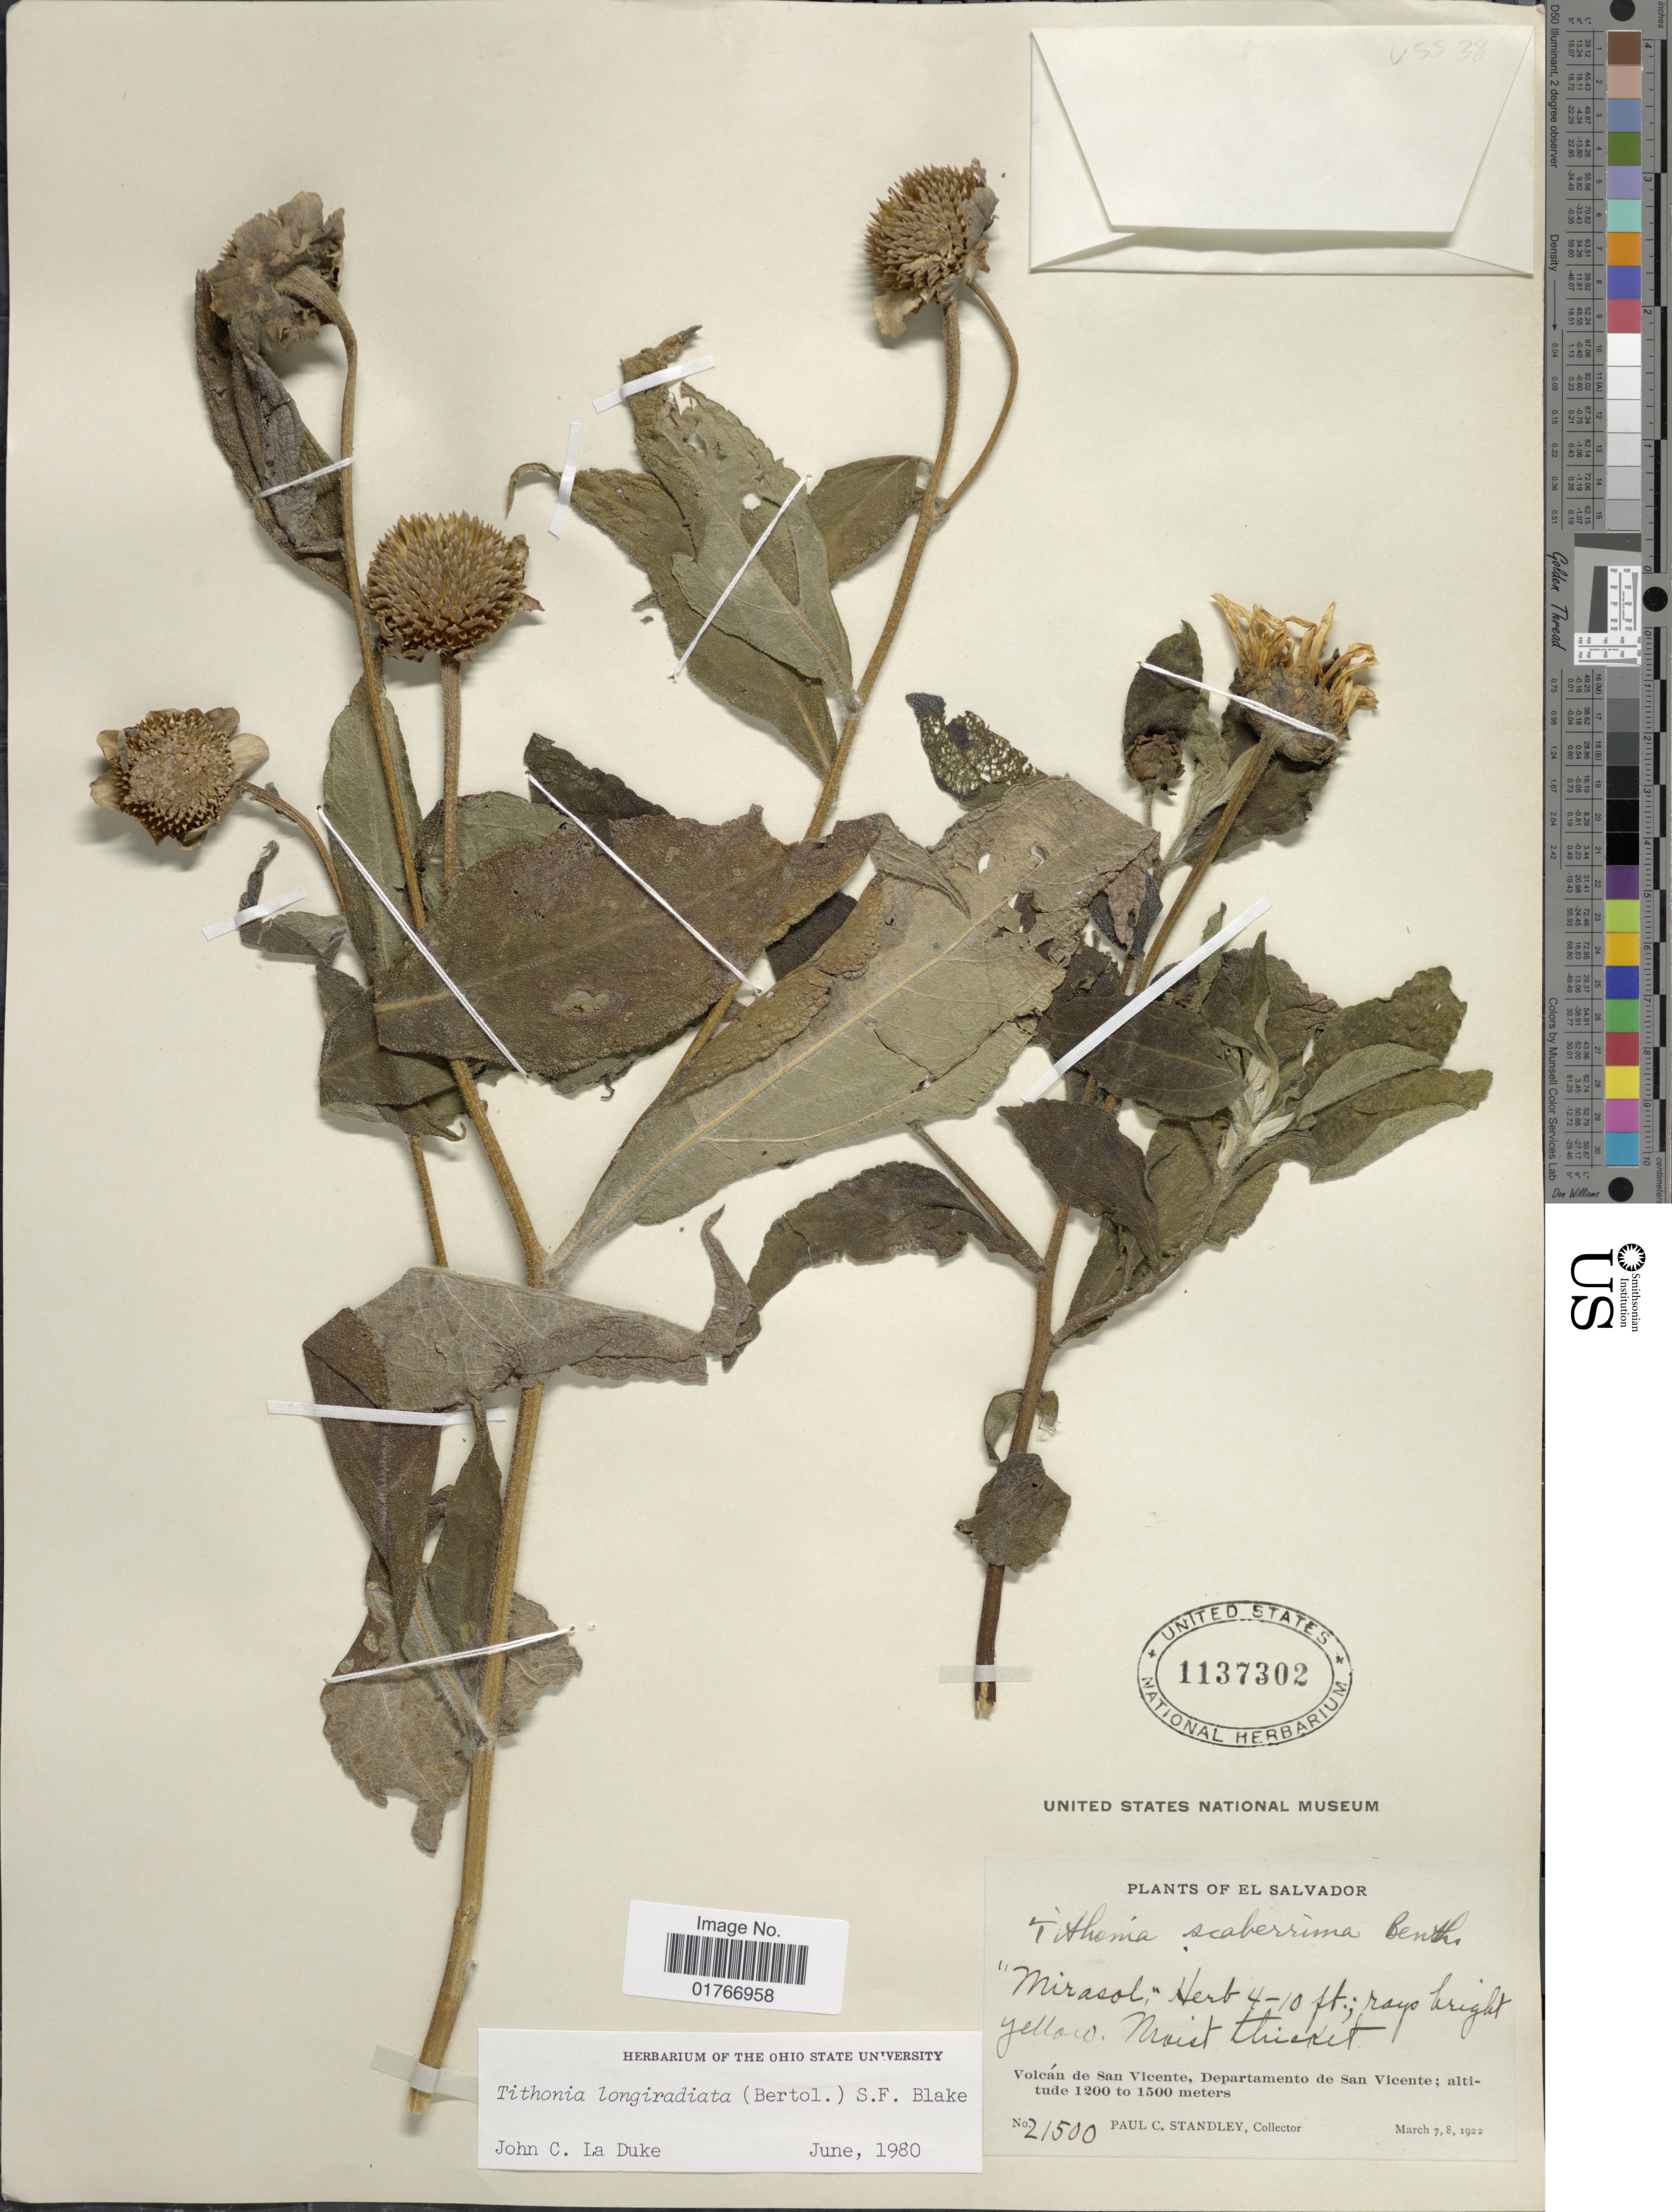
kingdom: Plantae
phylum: Tracheophyta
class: Magnoliopsida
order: Asterales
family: Asteraceae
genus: Tithonia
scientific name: Tithonia longiradiata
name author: (Bertol.) S.F. Blake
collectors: P. C. Standley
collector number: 21500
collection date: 1922-03-07/1922-03-08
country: El Salvador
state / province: San Vincente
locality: Volcan de San Vicente, Departamento de San Vicente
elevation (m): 1200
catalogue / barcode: US 1137302